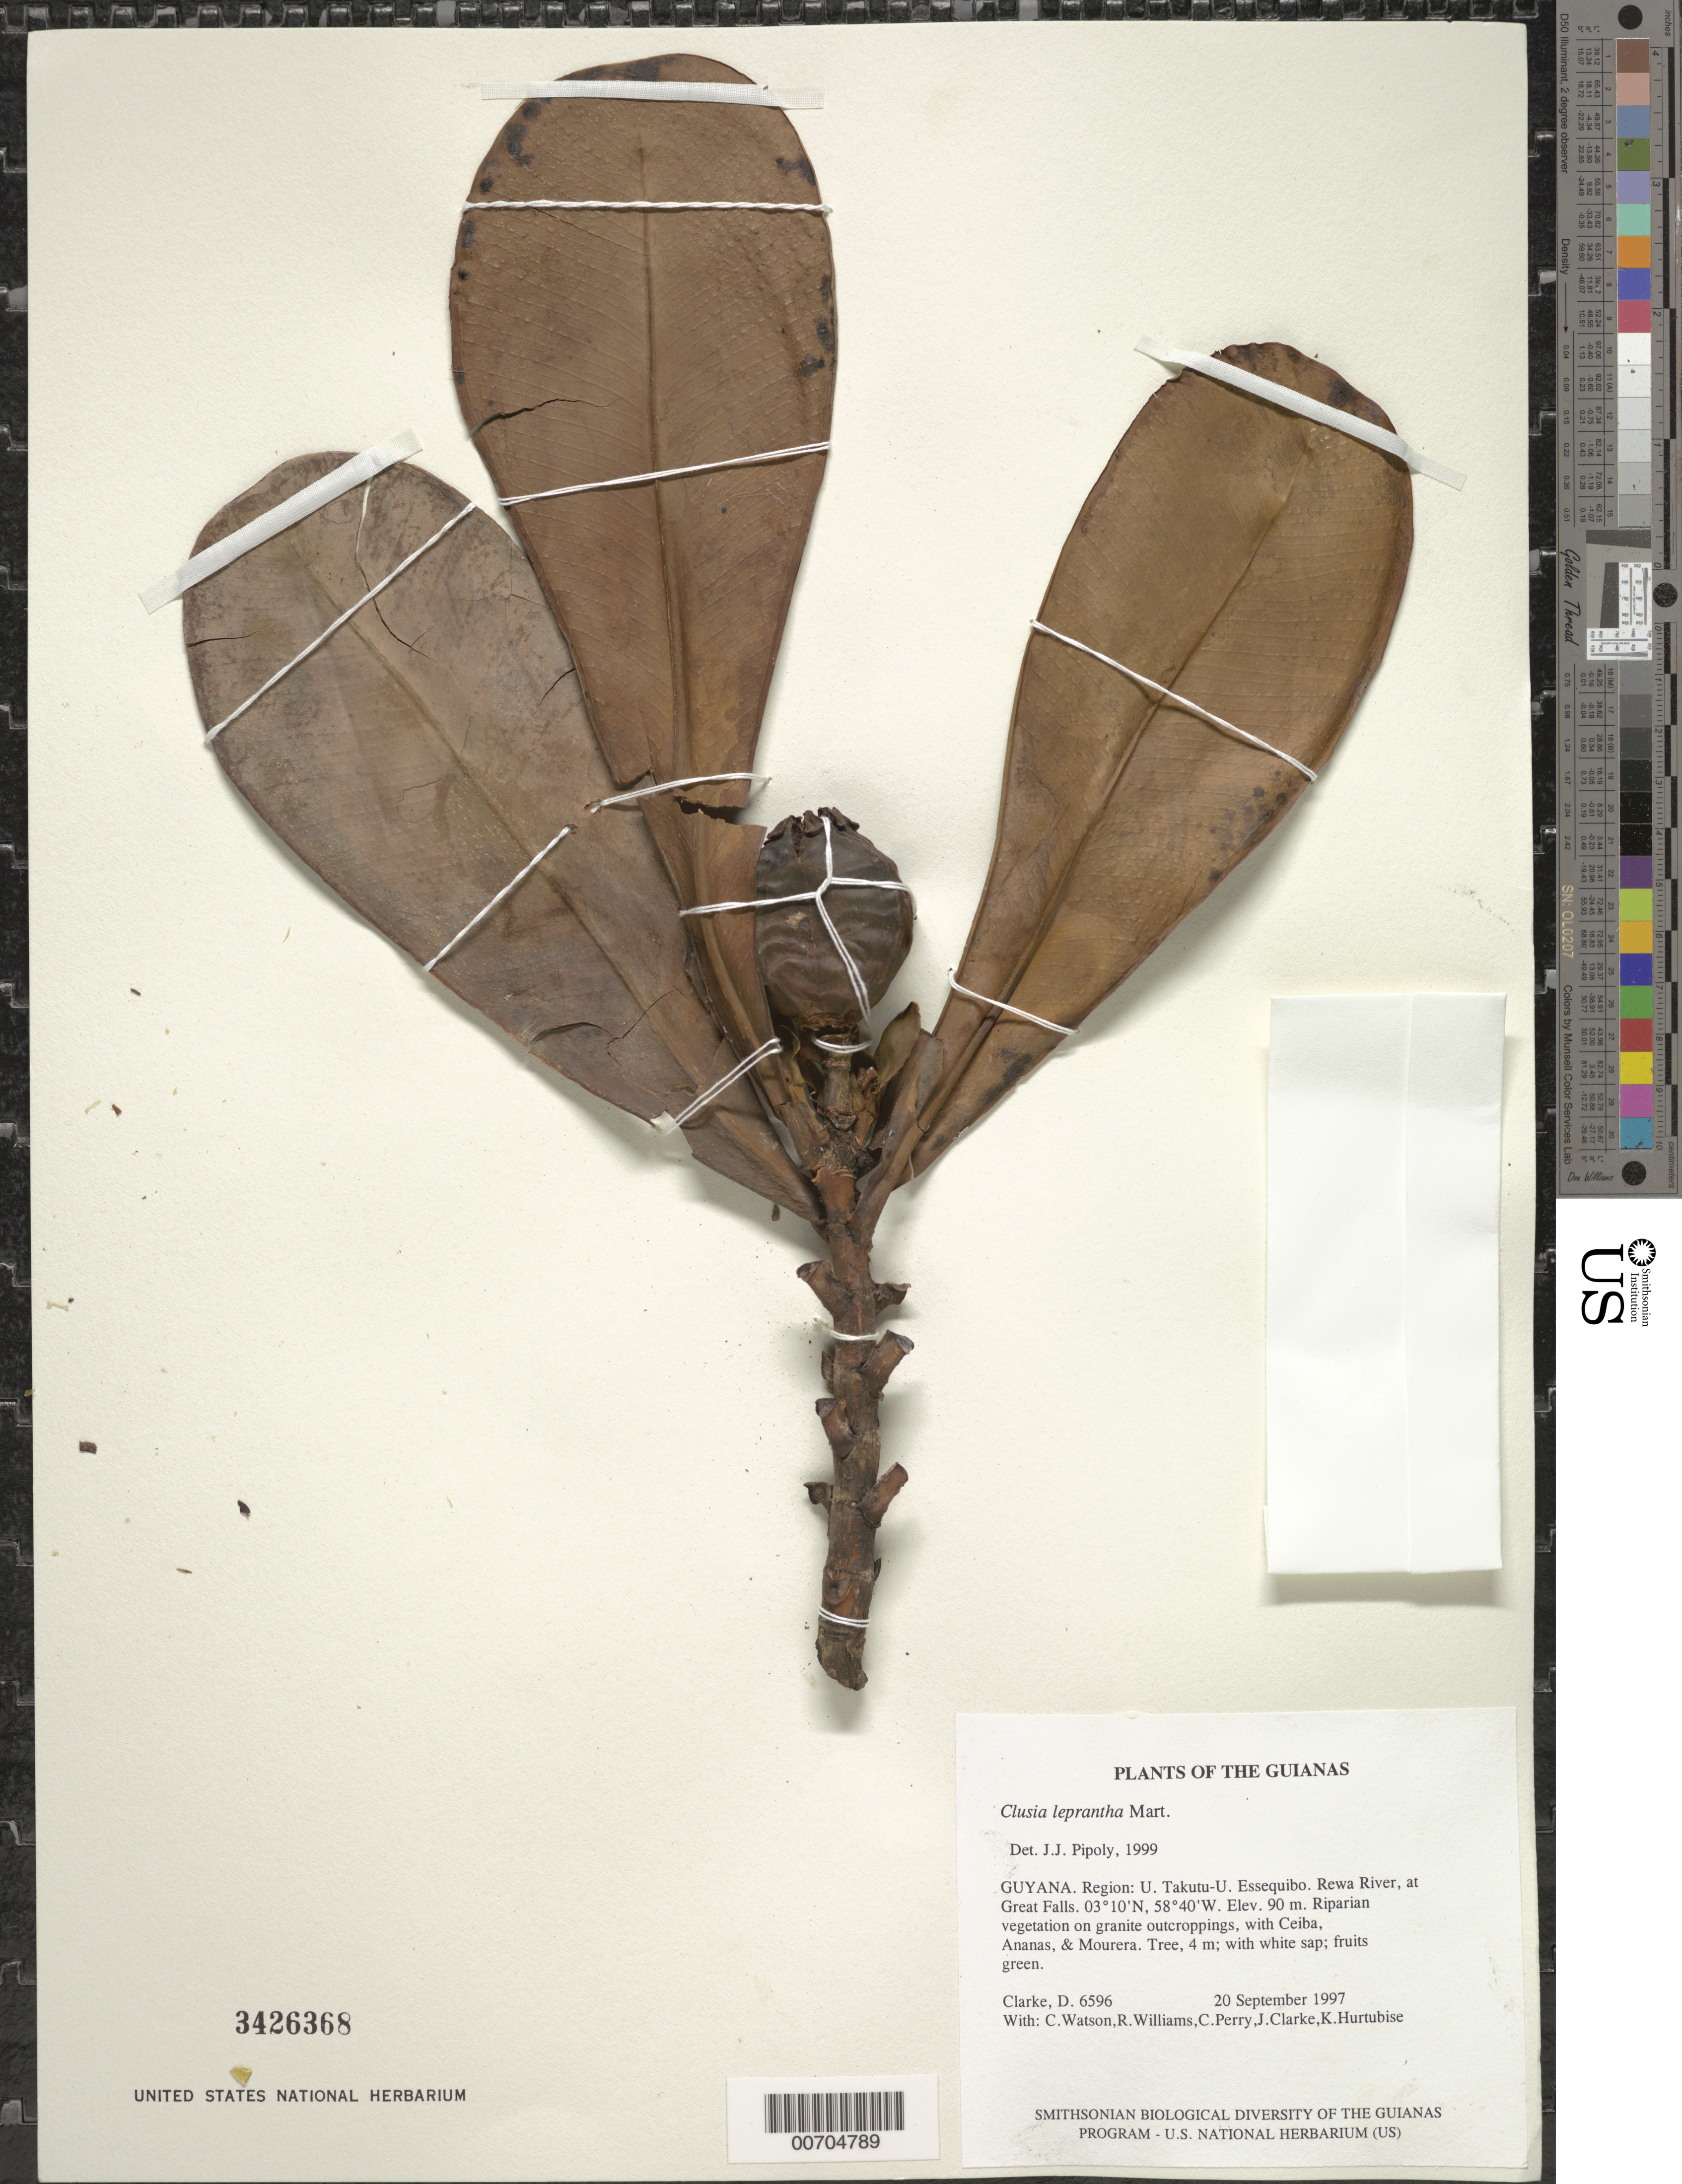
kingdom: Plantae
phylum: Tracheophyta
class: Magnoliopsida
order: Malpighiales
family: Clusiaceae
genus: Clusia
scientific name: Clusia leprantha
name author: Mart.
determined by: Pipoly, J. J., III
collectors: H. D. Clarke, C. Watson, R. Williams, C. Perry, J. Clarke & K. Hurtubise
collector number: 6596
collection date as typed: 20 September 1997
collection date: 1997-09-20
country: Guyana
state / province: U. Takutu-U. Essequibo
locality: Rewa River, at Great Falls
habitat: Riparian vegetation on granite outcroppings, with Ceiba, Ananas, & Mourera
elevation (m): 90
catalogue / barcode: US 3426368